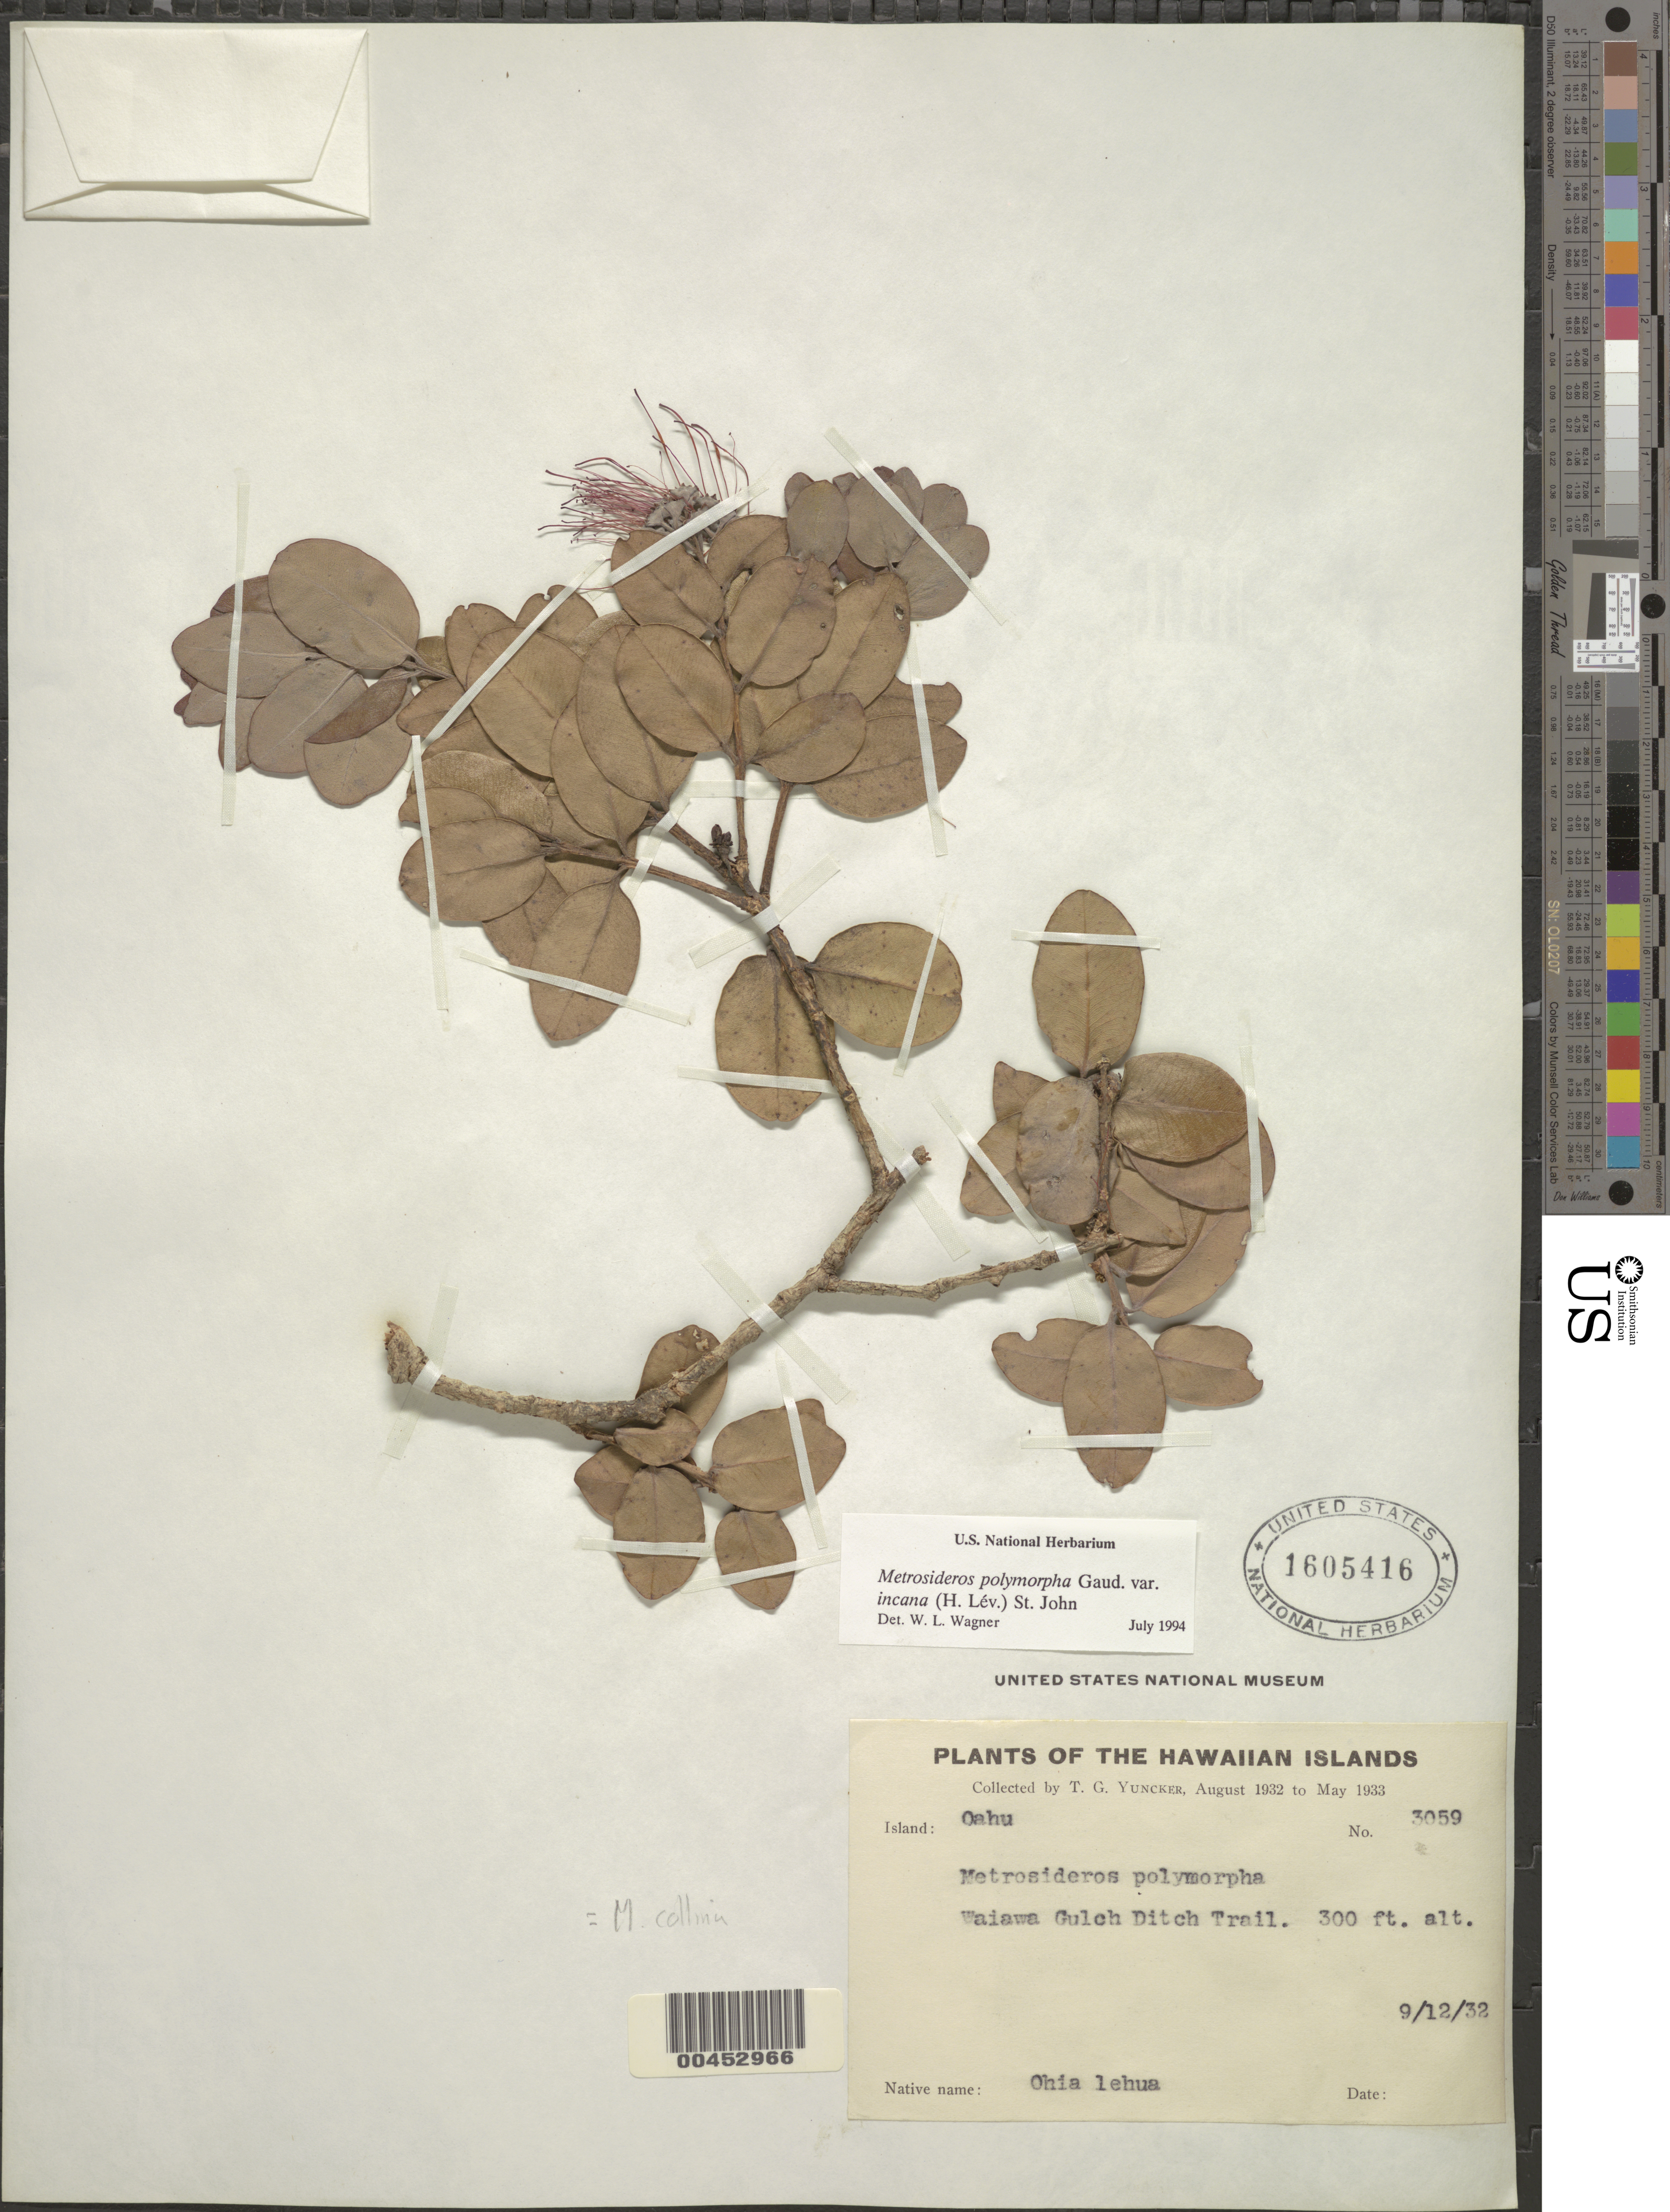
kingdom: Plantae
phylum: Tracheophyta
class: Magnoliopsida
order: Myrtales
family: Myrtaceae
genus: Metrosideros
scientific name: Metrosideros polymorpha var. incana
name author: H. St. John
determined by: Wagner, W. L., (BOT), Smithsonian Institution - National Museum of Natural History (UNITED STATES)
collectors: T. G. Yuncker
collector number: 3059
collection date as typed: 12 Sep 1932 or 9 Dec 1932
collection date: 1932-09-12 or 1932-12-09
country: United States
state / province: Hawaii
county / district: Honolulu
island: Oahu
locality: Waiawa Gulch Ditch Trail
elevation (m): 91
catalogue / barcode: US 1605416